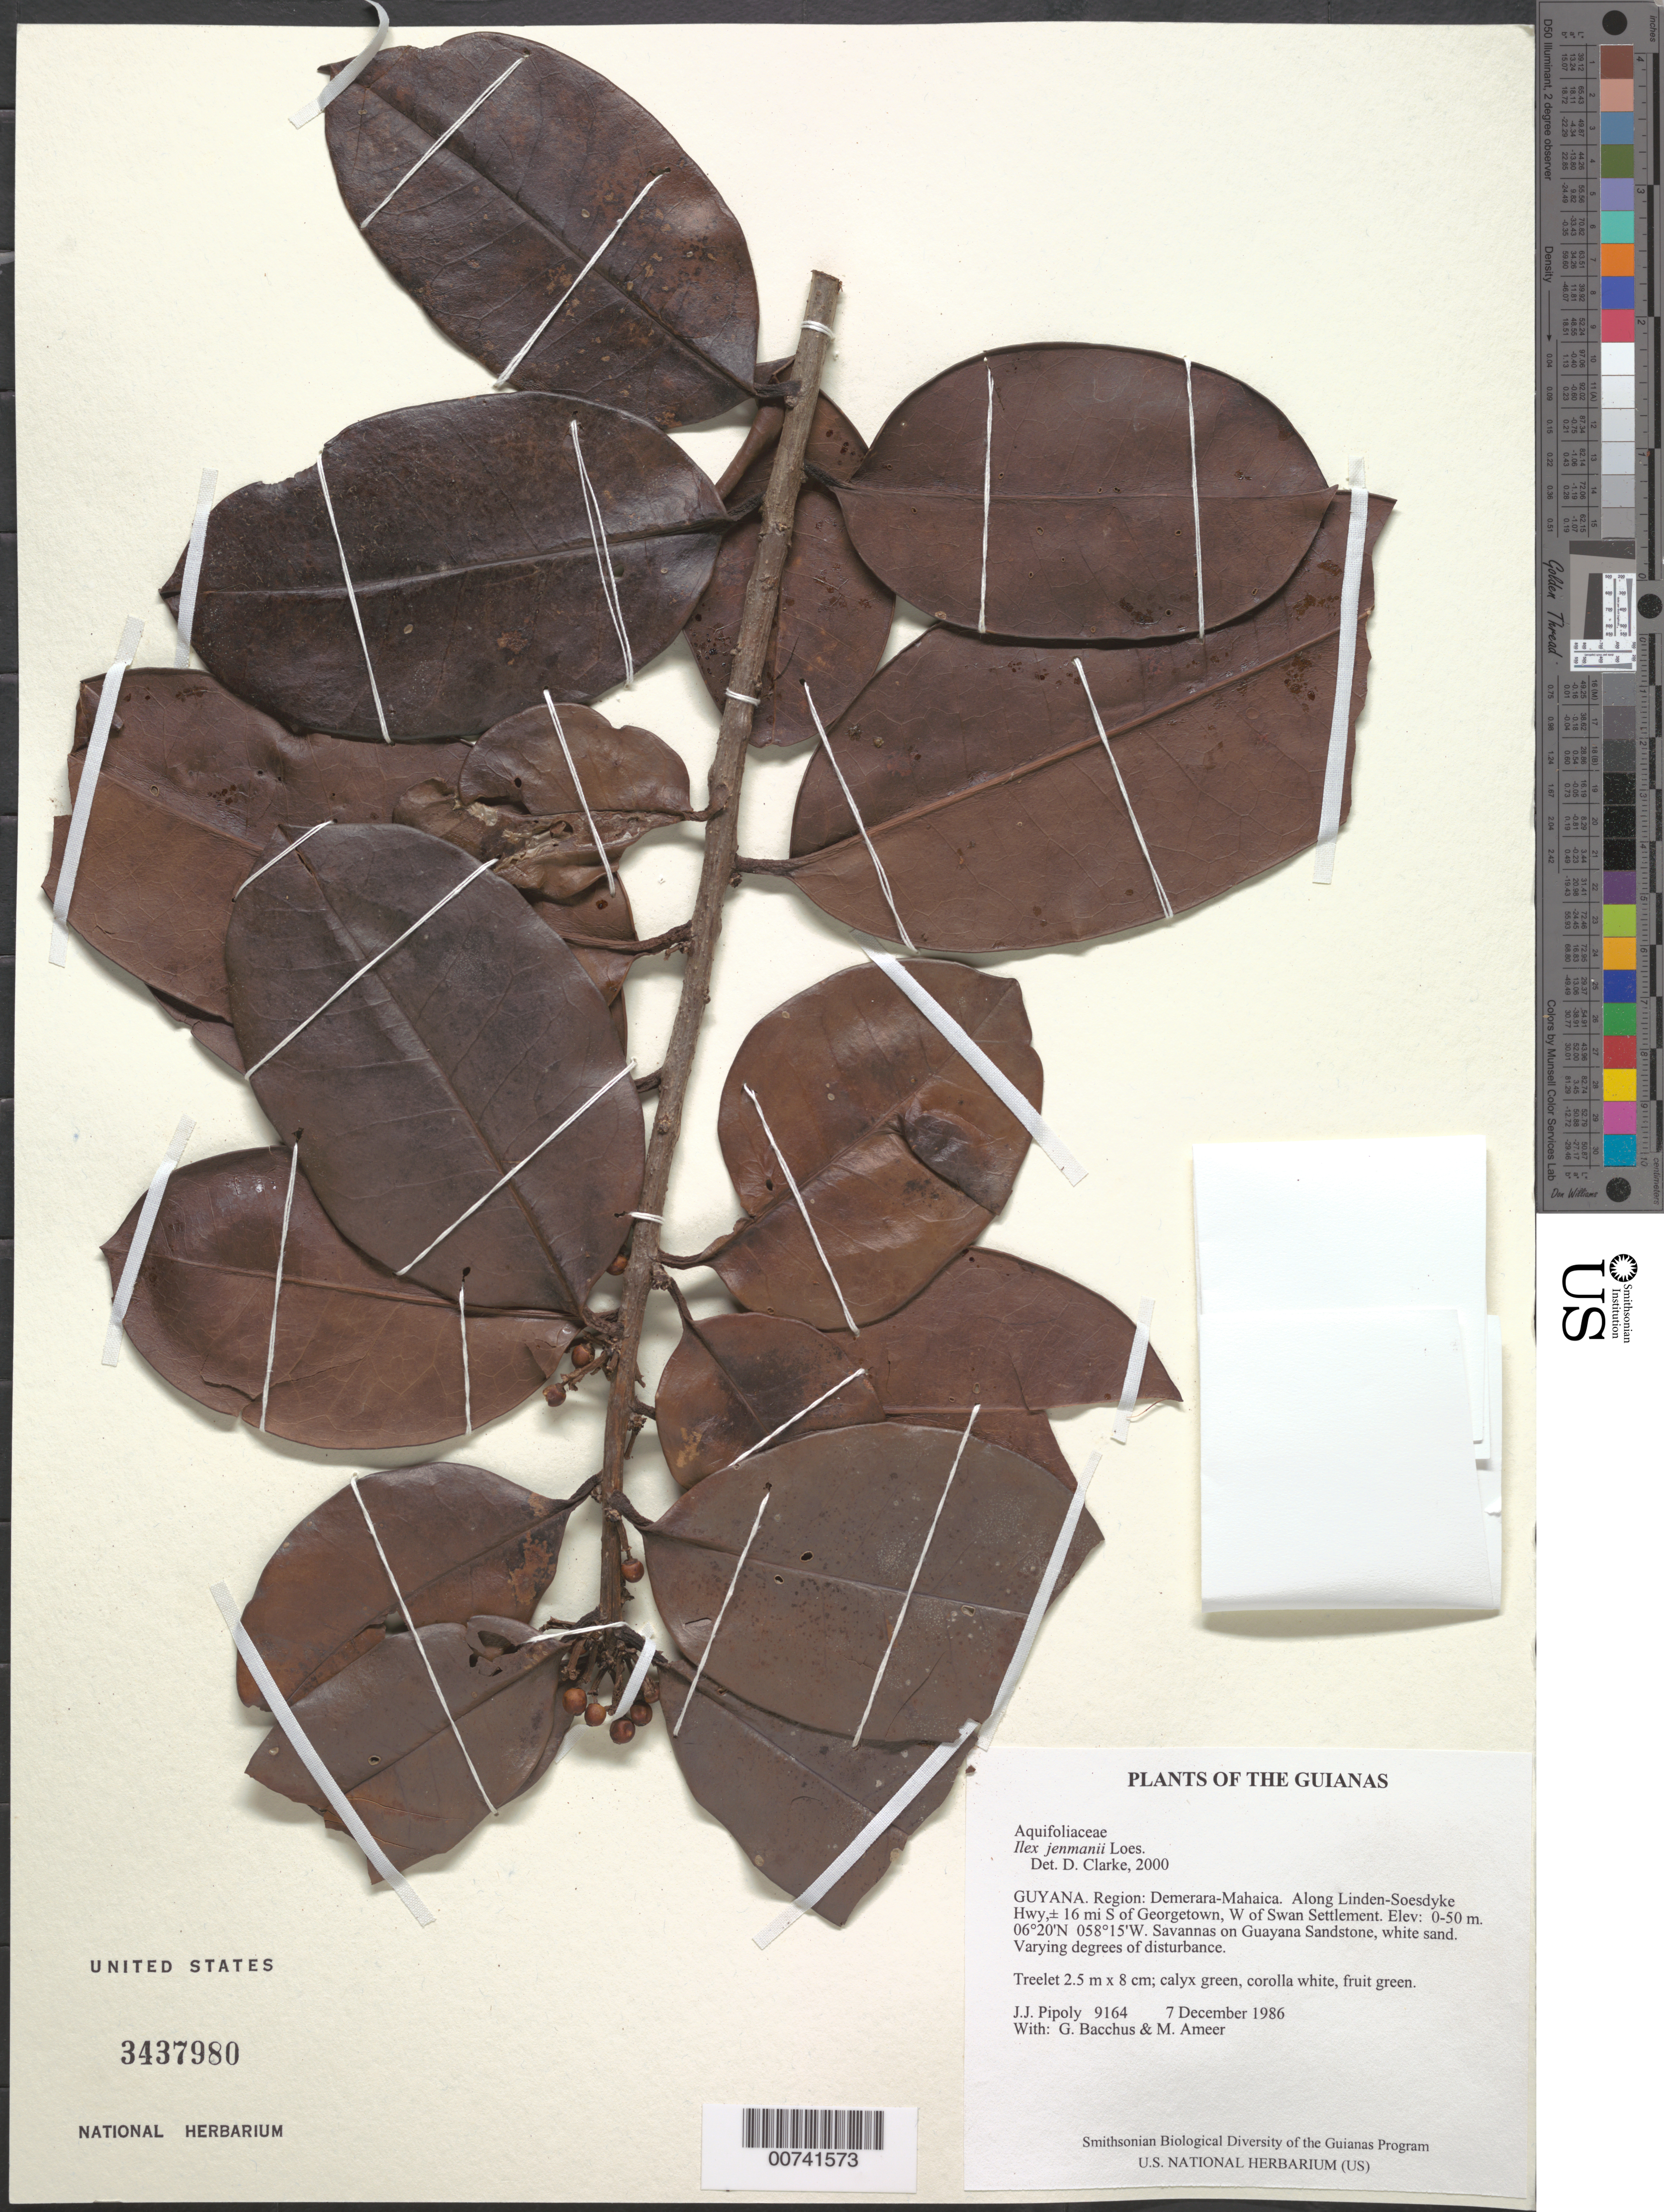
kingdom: Plantae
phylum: Tracheophyta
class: Magnoliopsida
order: Aquifoliales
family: Aquifoliaceae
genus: Ilex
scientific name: Ilex daphnogenea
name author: Reissek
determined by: Du Pasquier, P.-E.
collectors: J. J. Pipoly, G. Bacchus & M. Ameer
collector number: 9164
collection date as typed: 7 December 1986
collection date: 1986-12-07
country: Guyana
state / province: Demerara-Mahaica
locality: Along Linden-Soesdyke Hwy,± 16 mi S of Georgetown, W of Swan Settlement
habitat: Savannas on Guayana Sandstone, white sand. Varying degrees of disturbance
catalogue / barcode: US 3437980